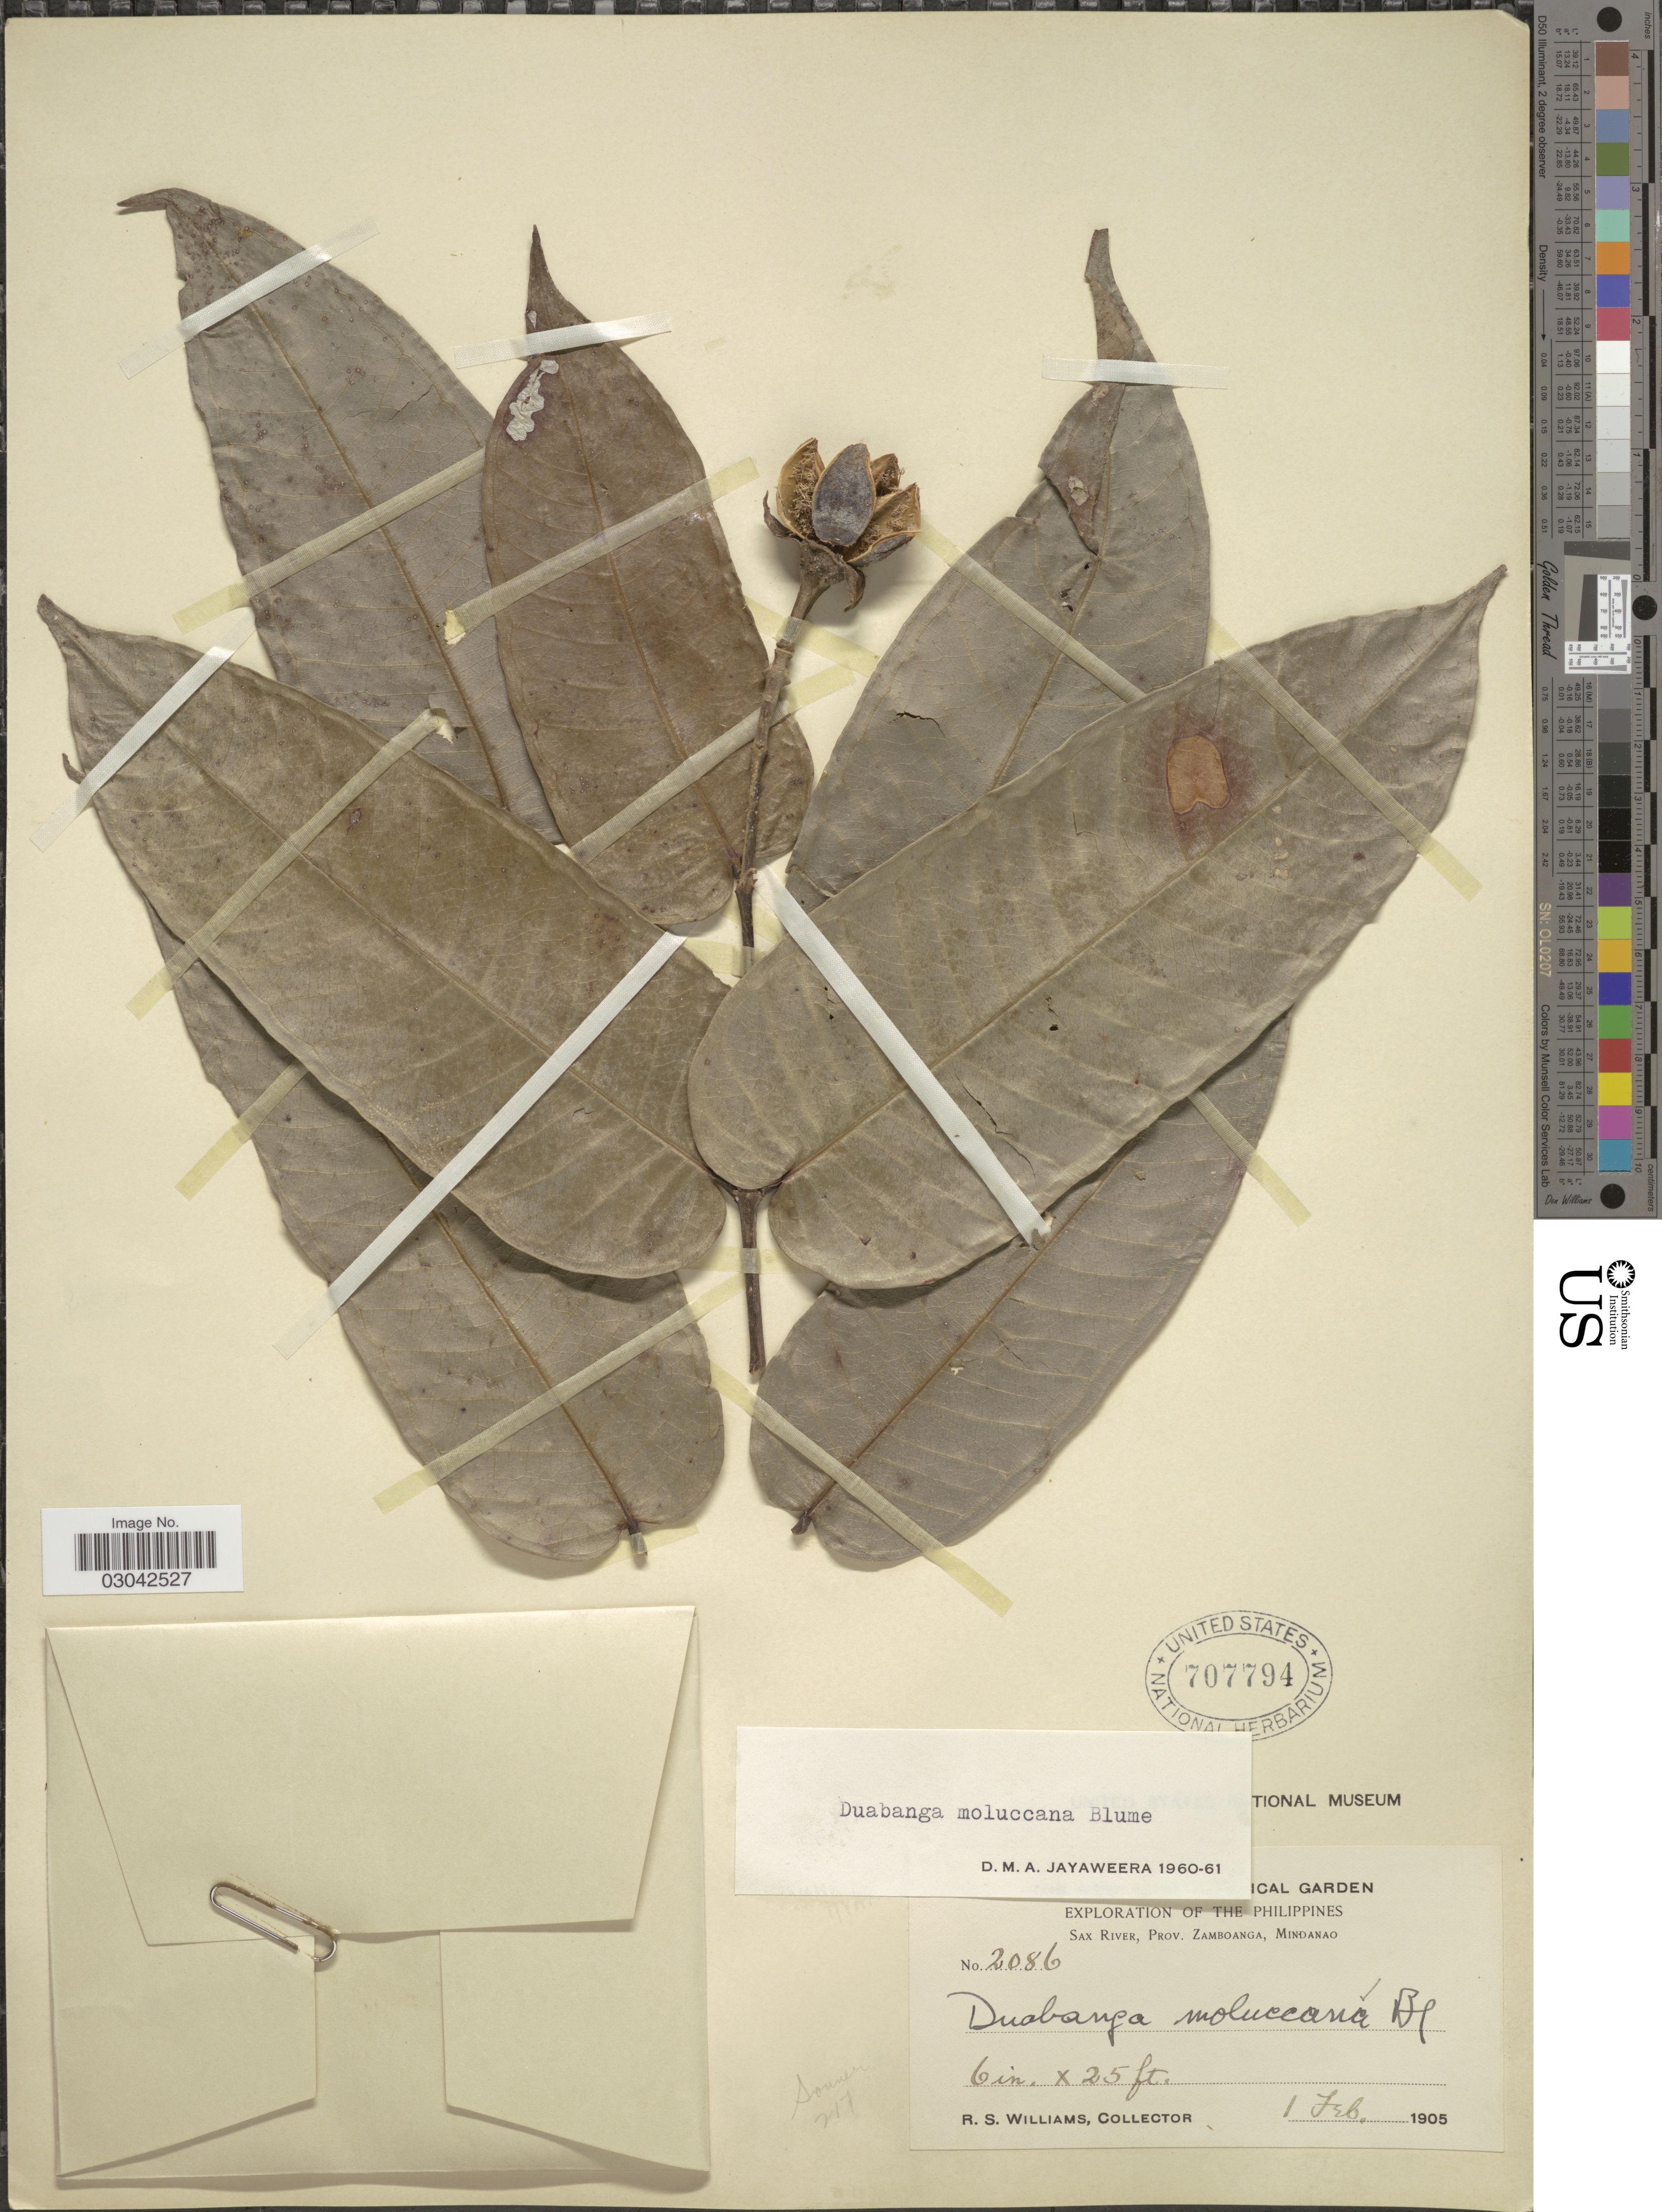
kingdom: Plantae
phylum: Tracheophyta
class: Magnoliopsida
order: Myrtales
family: Lythraceae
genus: Duabanga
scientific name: Duabanga moluccana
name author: Blume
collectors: R. S. Williams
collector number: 2086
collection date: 1905-02-01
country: Philippines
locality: Sax River, Prov. Zamboanga, Mindanao.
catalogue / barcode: US 707794